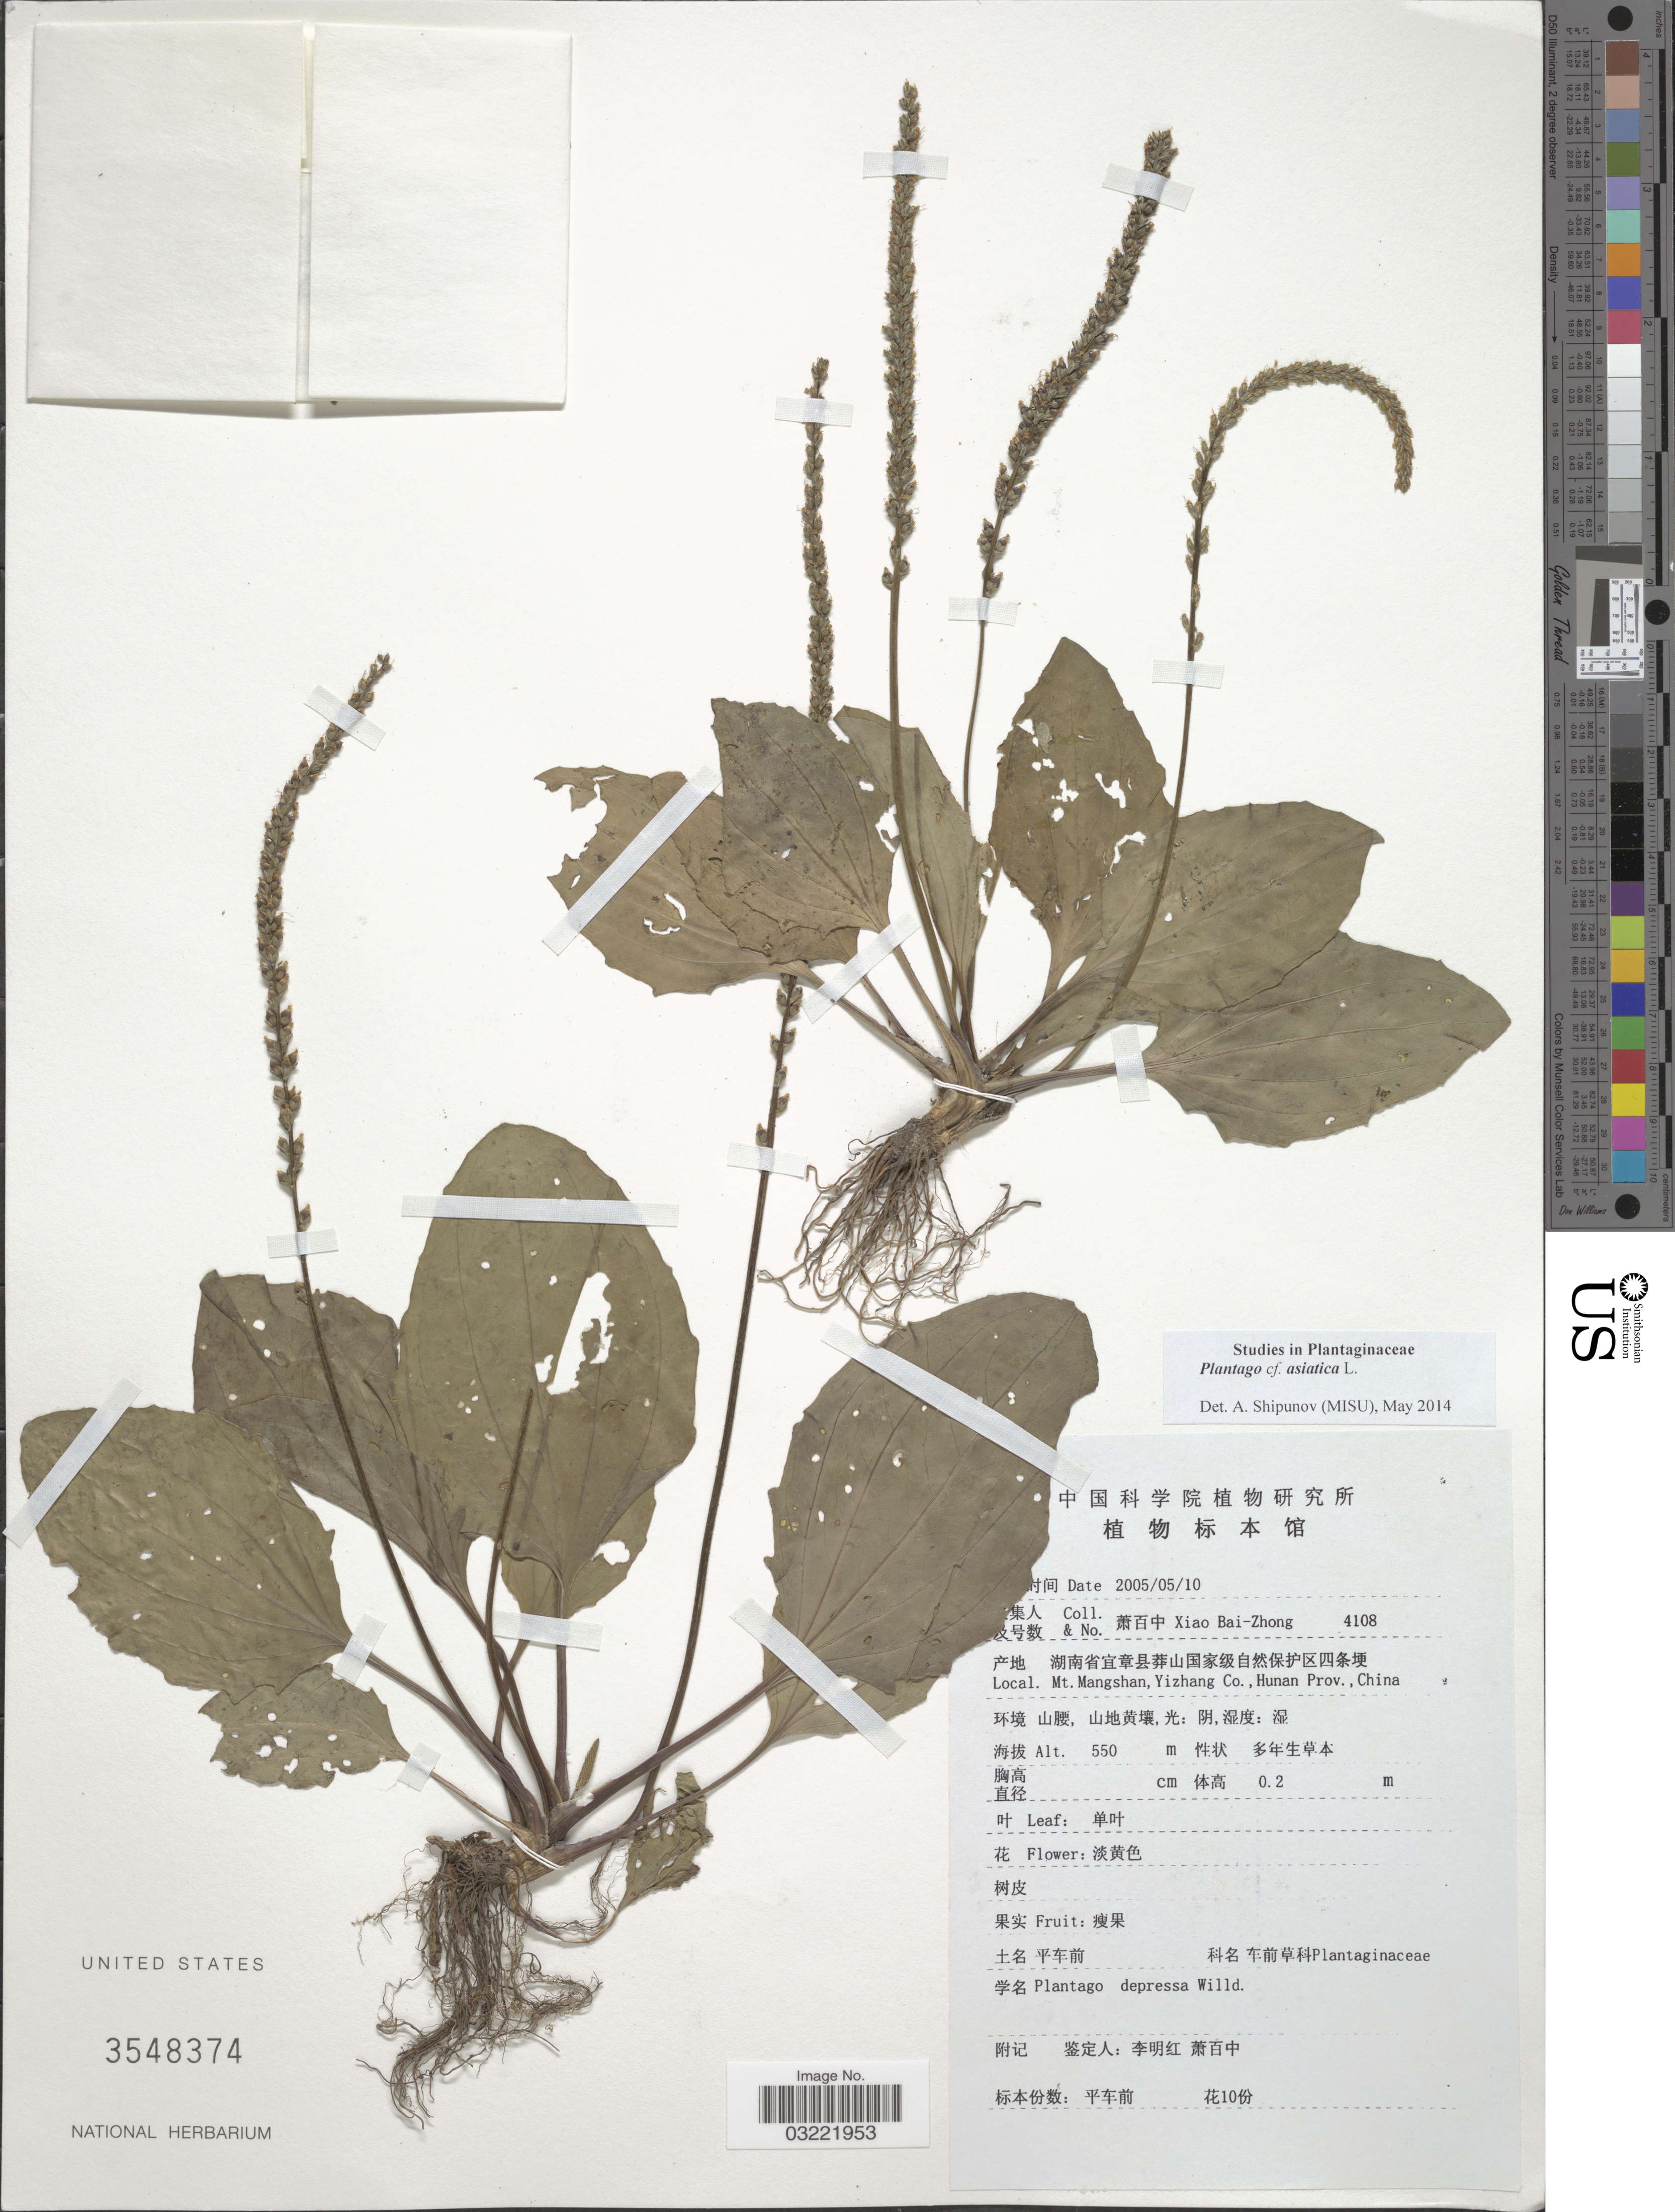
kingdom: Plantae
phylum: Tracheophyta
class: Magnoliopsida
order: Lamiales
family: Plantaginaceae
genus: Plantago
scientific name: Plantago asiatica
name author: L.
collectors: B. Z. Xiao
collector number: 4108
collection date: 2005-05-10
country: China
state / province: Hunan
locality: Mt. Mangshan, Yizhang Co.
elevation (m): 550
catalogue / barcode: US 3548374